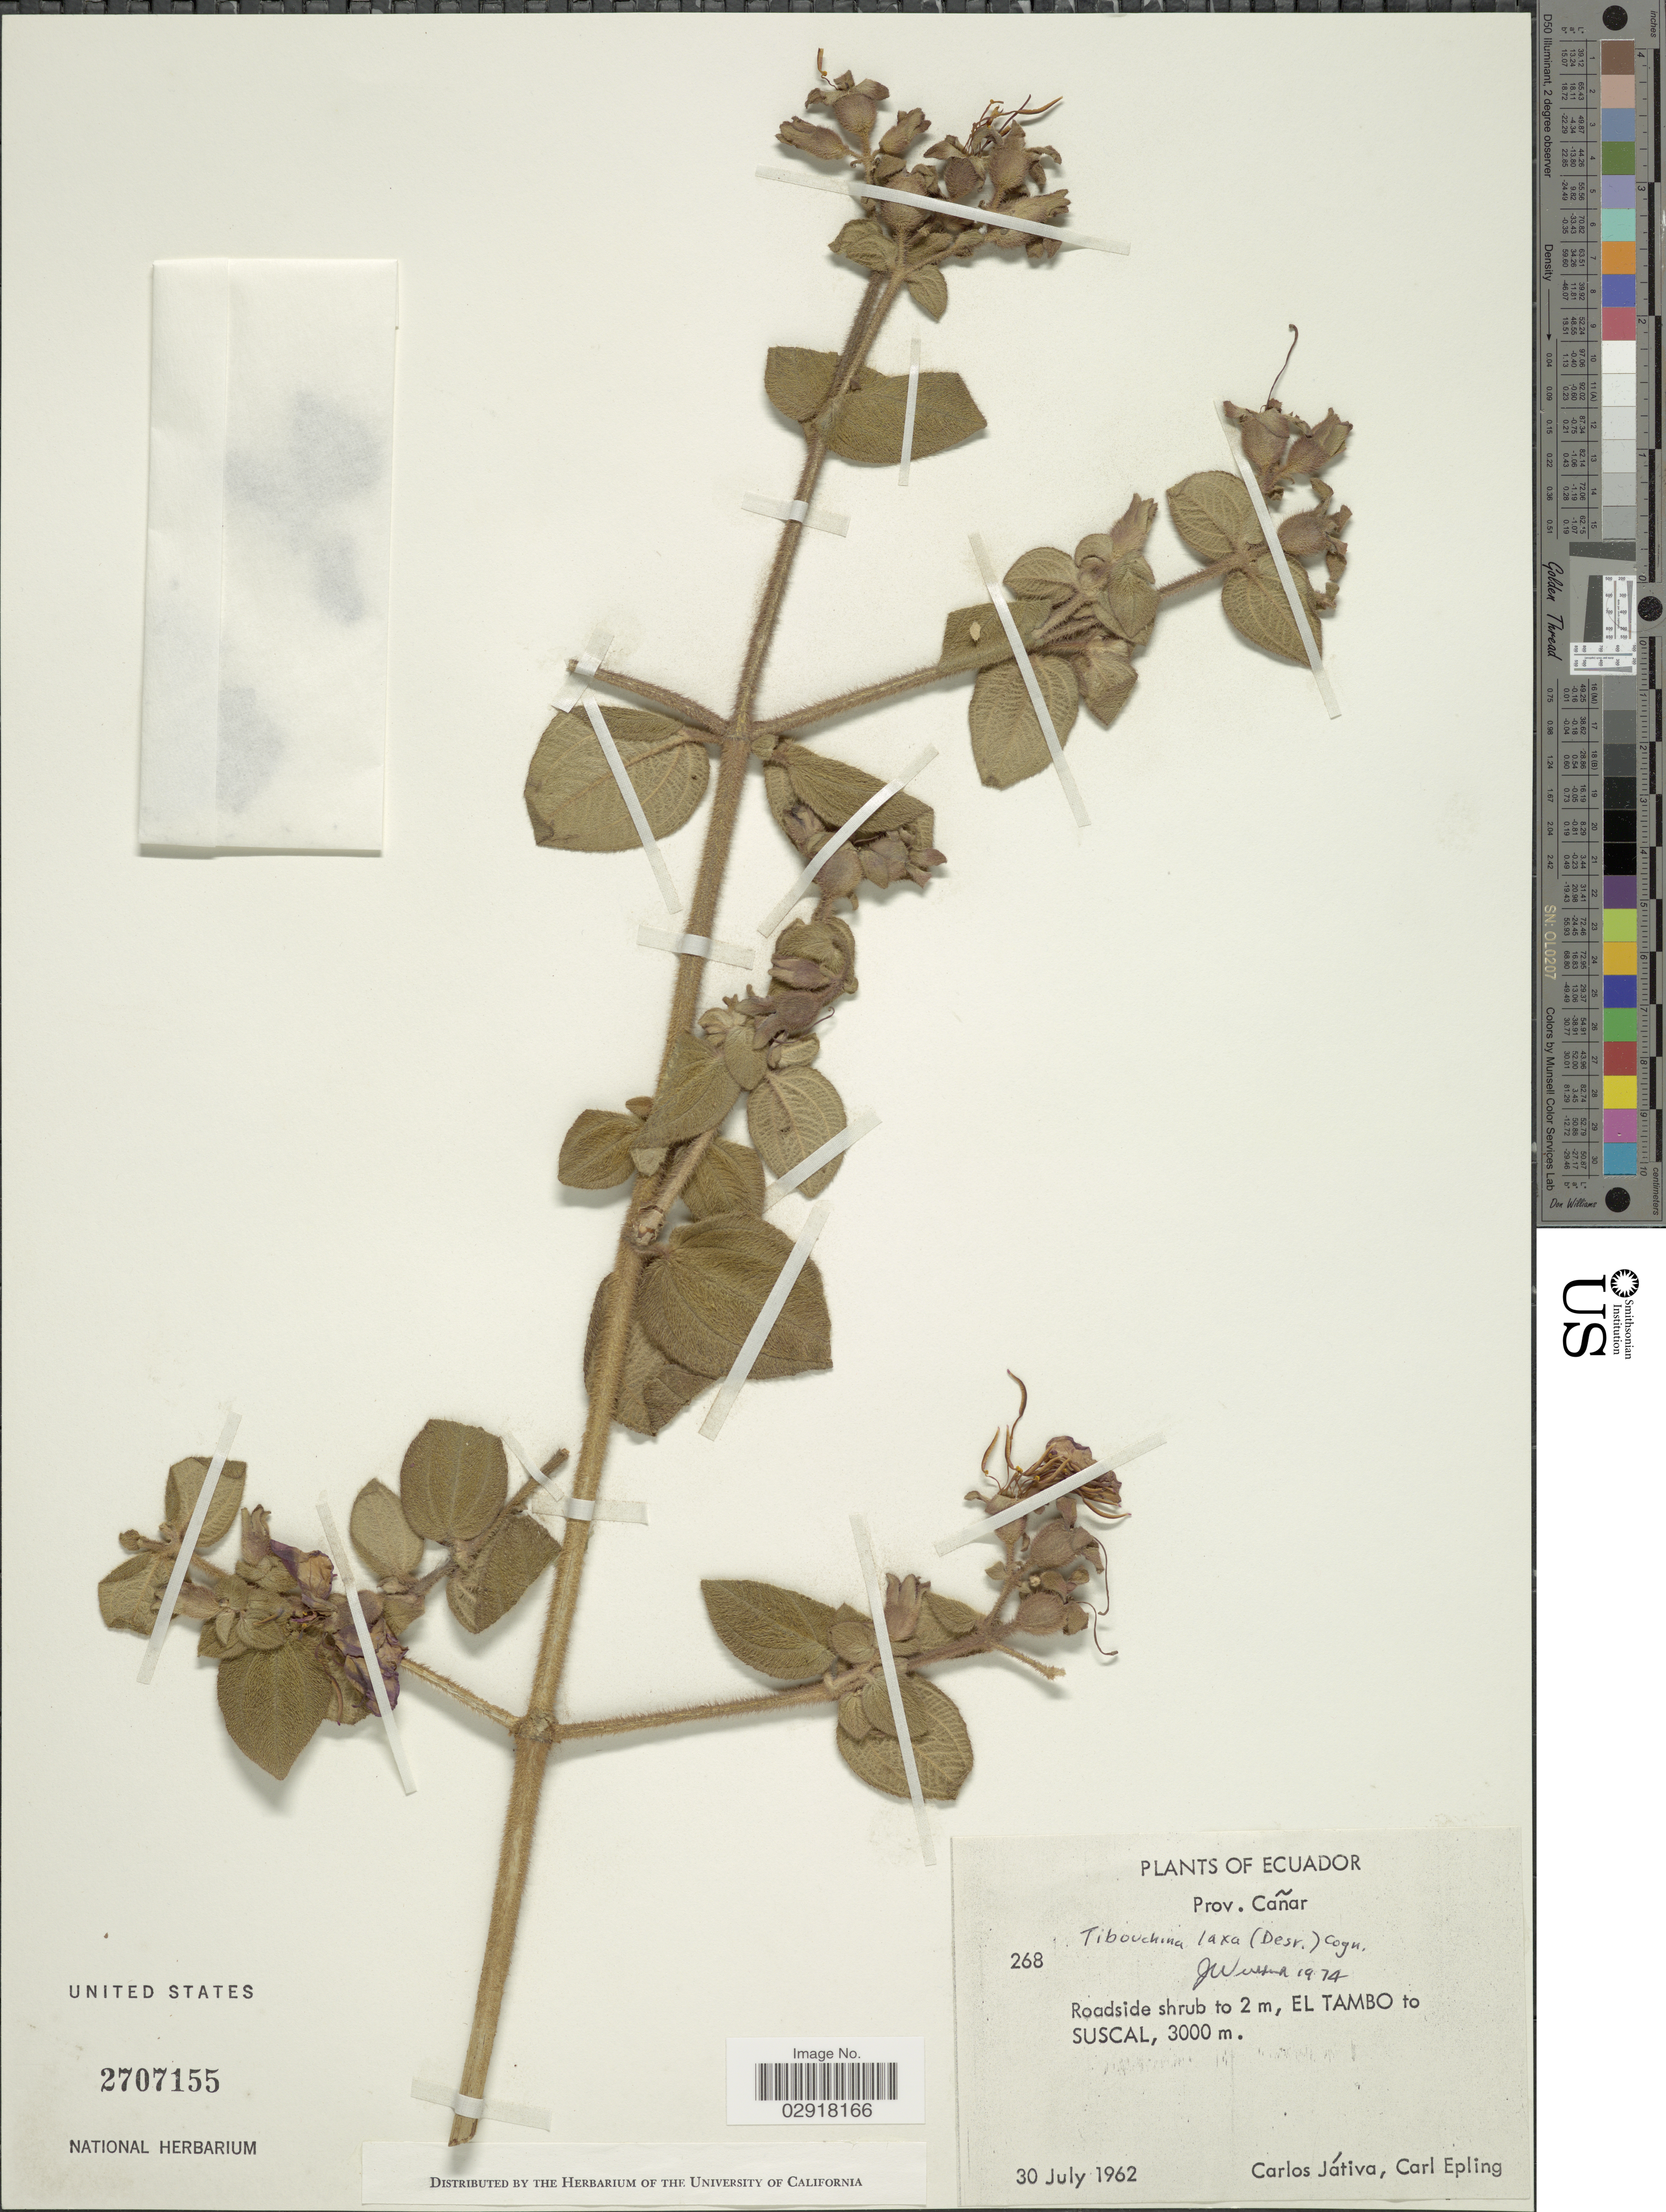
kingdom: Plantae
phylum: Tracheophyta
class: Magnoliopsida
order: Myrtales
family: Melastomataceae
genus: Chaetogastra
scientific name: Chaetogastra laxa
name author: (Desr.) P.J.F. Guim. & Michelang.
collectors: C. D. Játiva & C. C. Epling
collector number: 268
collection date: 1962-07-30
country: Ecuador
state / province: Cañar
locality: El Tambo to Suscal.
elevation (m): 3000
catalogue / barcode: US 2707155